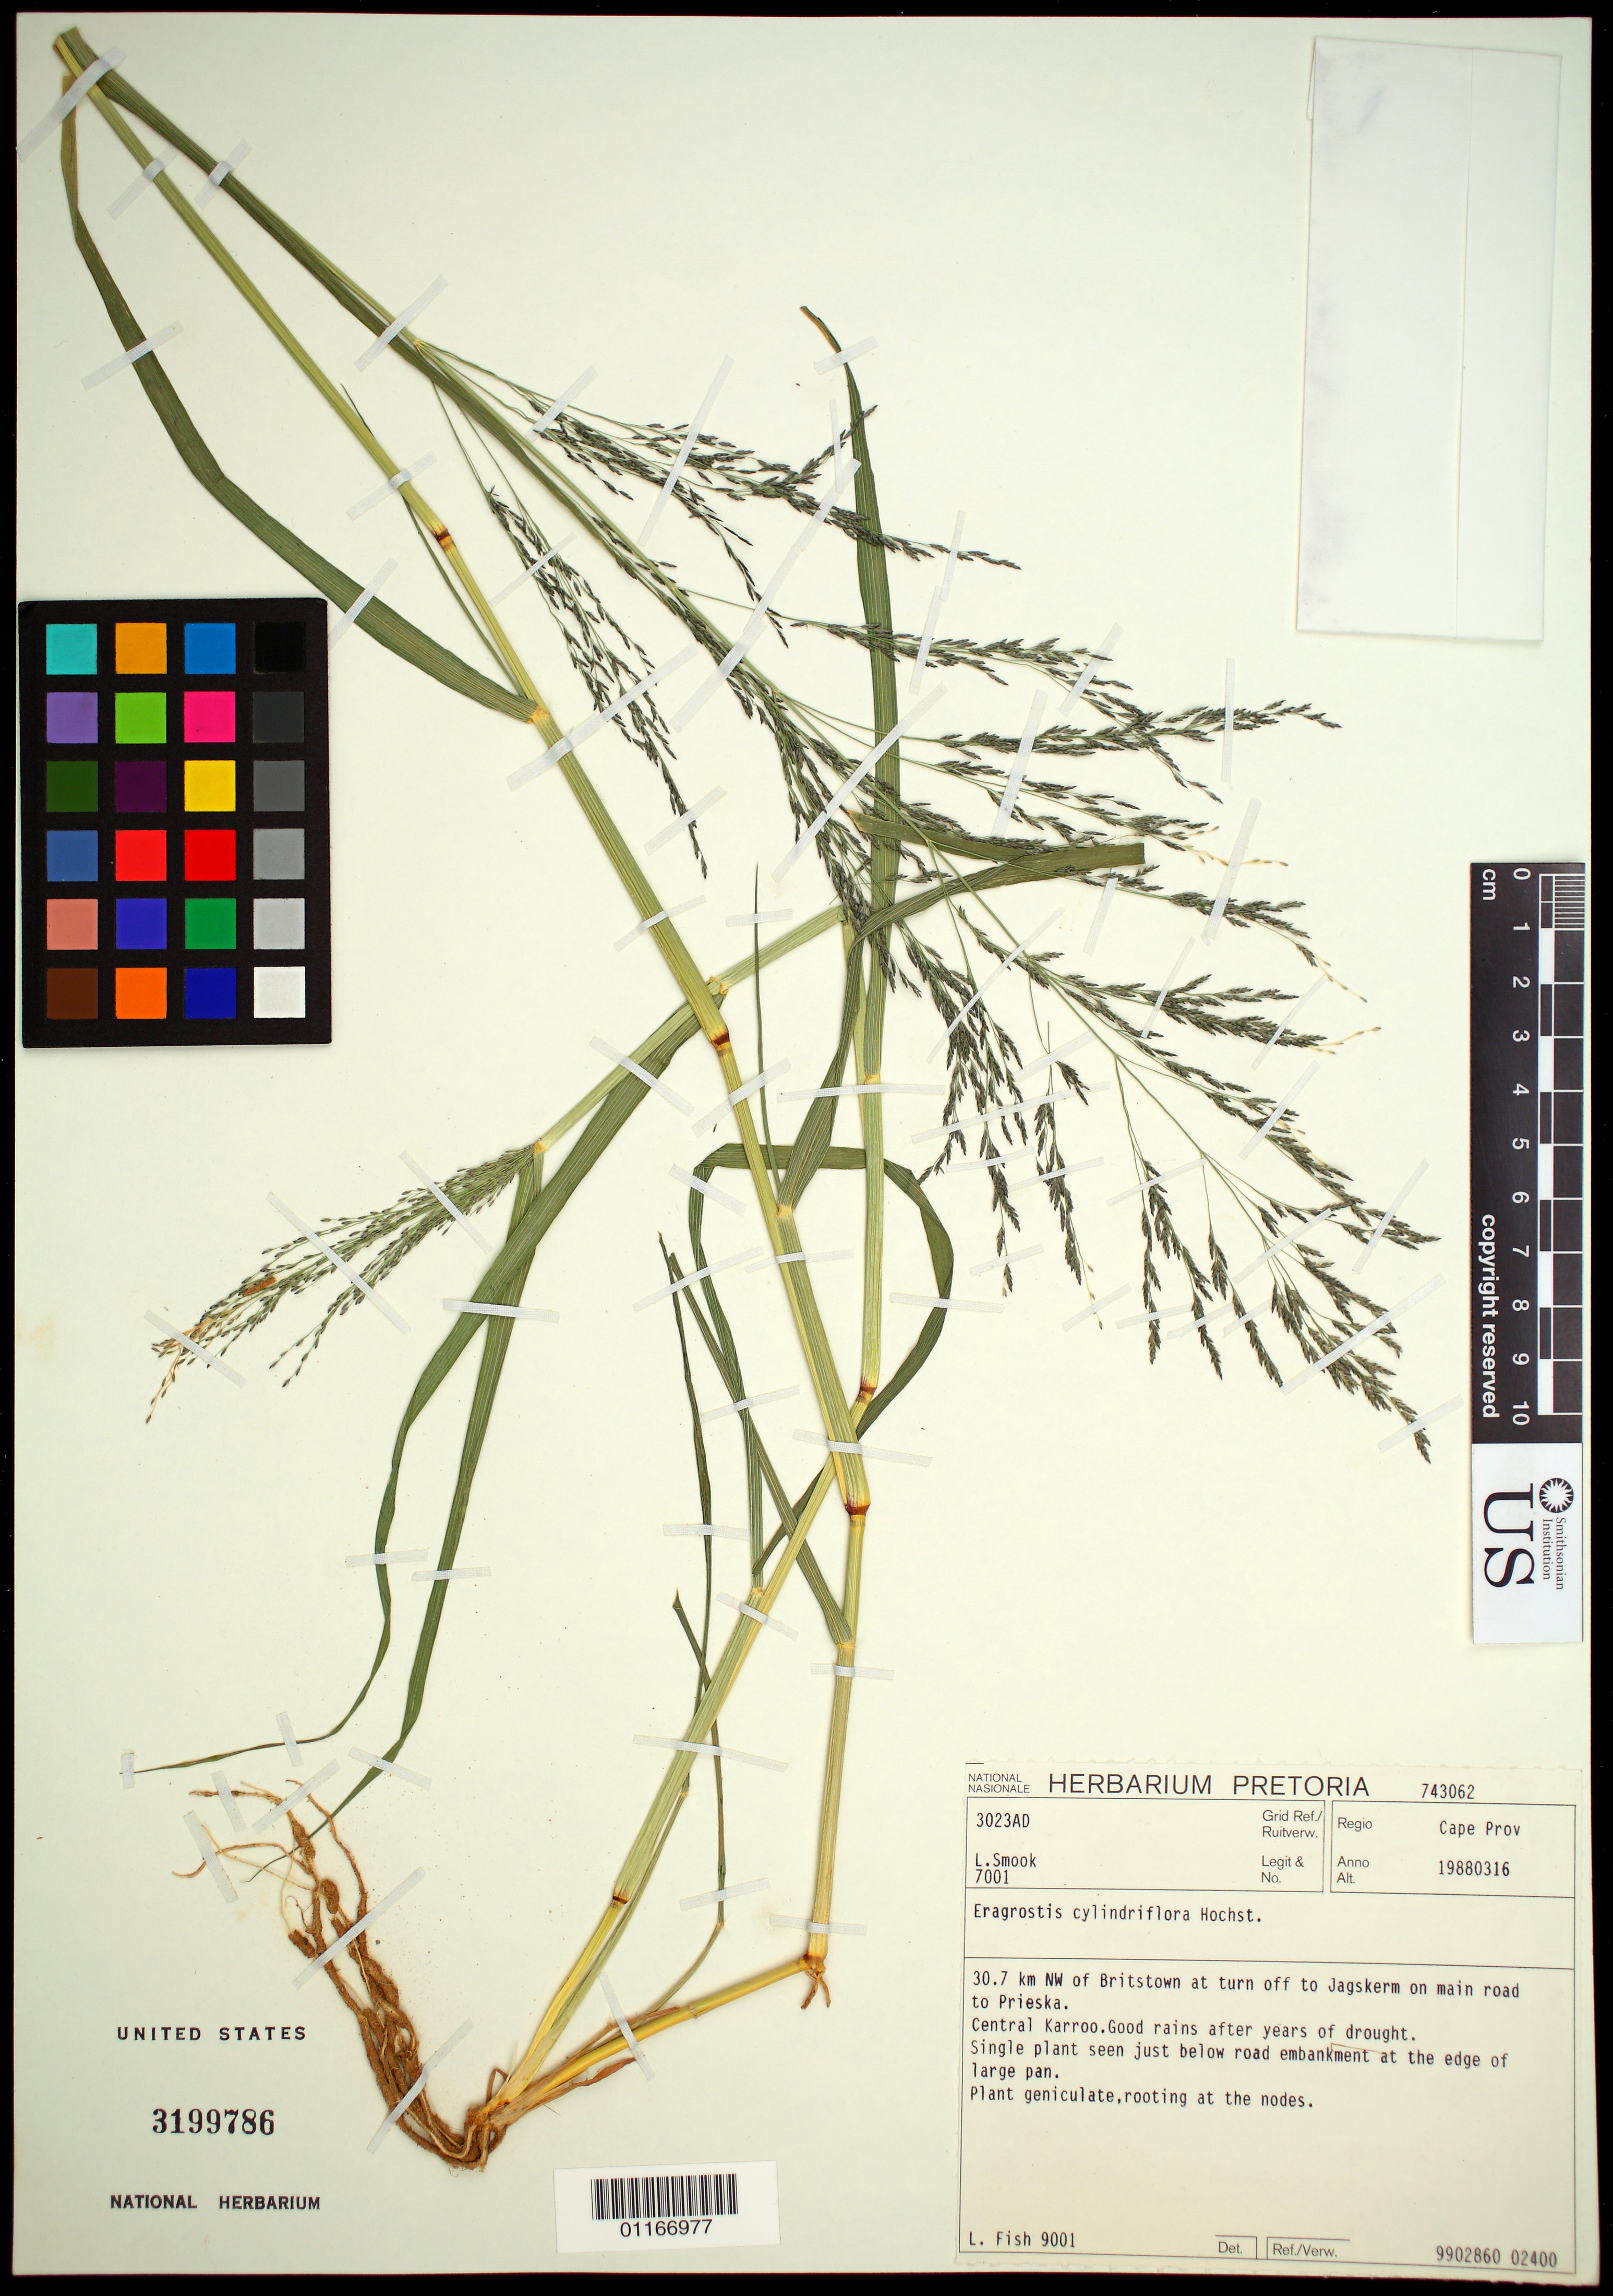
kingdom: Plantae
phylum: Tracheophyta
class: Liliopsida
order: Poales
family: Poaceae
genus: Eragrostis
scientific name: Eragrostis cylindriflora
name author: Hochst.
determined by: Fish, L., (PRE), Botanical Research Institute (Pretoria)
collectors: L. Smook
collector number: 9001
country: South Africa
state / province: Northern Cape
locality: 30.7 km NW of Britstown at turn off to Jagskerm on main road to Prieska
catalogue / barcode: US 3199786